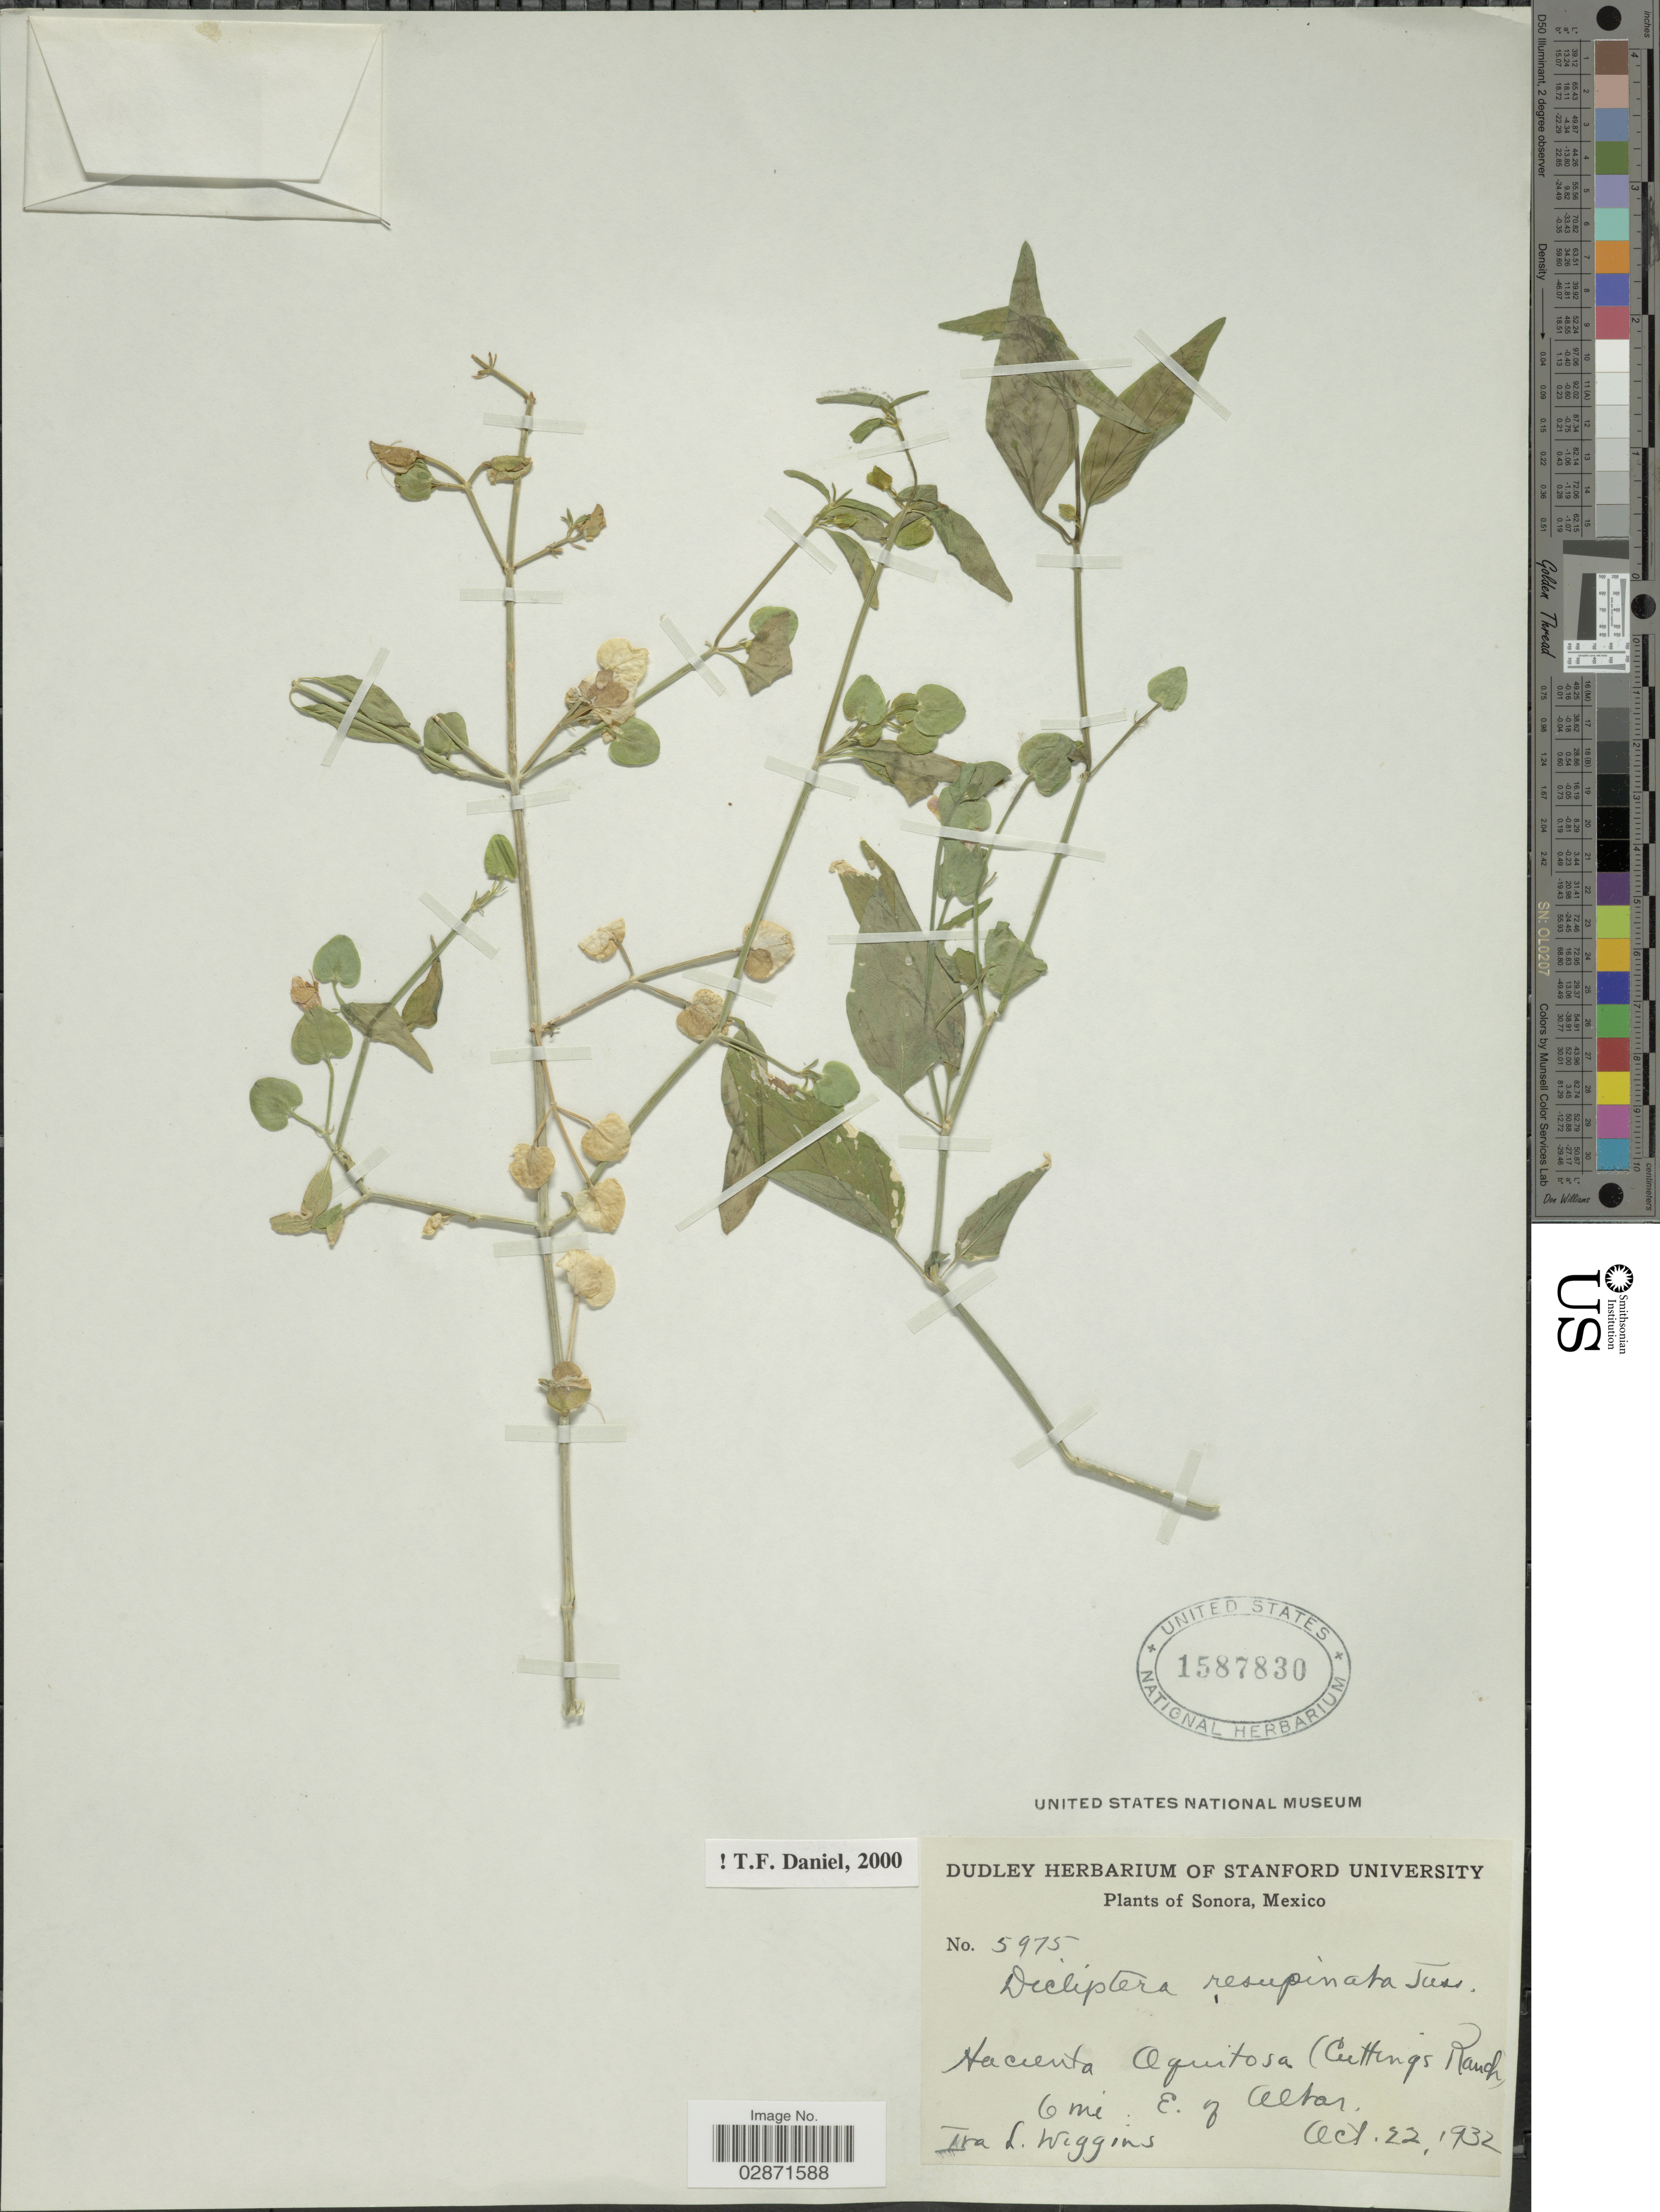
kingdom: Plantae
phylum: Tracheophyta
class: Magnoliopsida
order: Lamiales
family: Acanthaceae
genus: Dicliptera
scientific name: Dicliptera resupinata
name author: (Vahl) Juss.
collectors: I. L. Wiggins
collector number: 5975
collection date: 1932-10-22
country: Mexico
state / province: Sonora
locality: Hacienta Aquitosa (Cuttings Ranch) 6 mi. E. of Altar.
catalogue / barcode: US 1587830